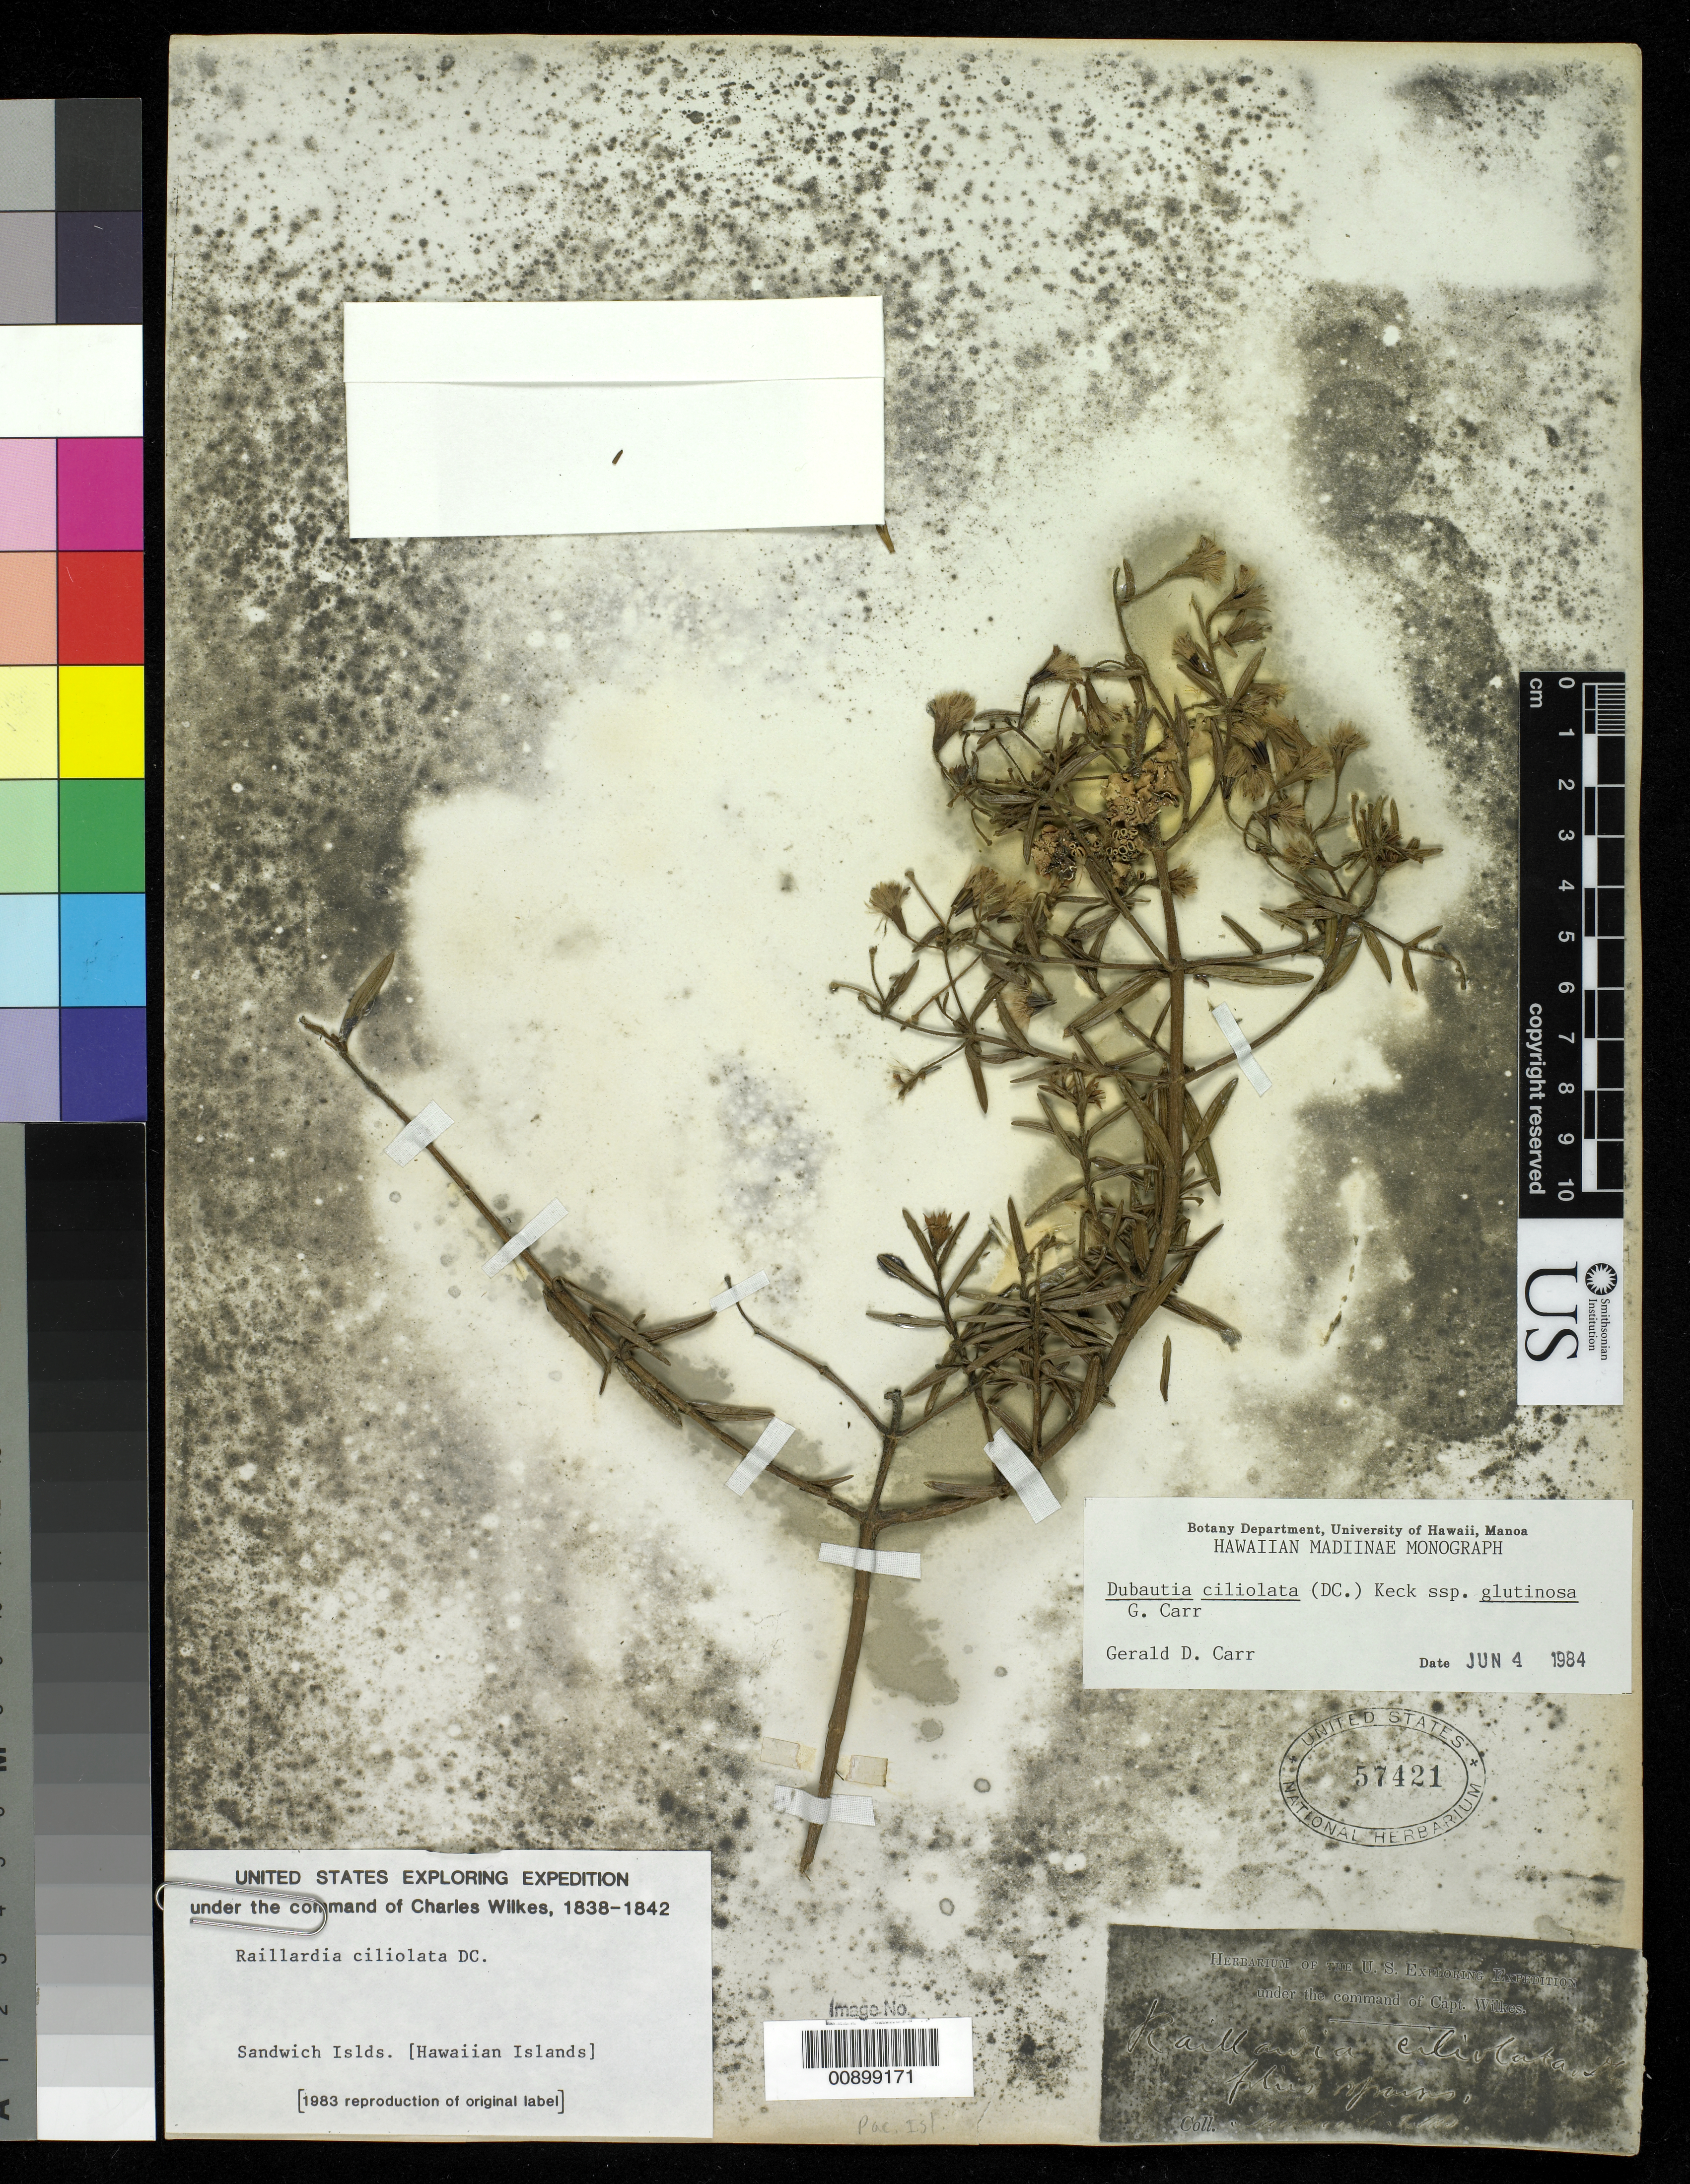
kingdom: Plantae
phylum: Tracheophyta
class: Magnoliopsida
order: Asterales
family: Asteraceae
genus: Dubautia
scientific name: Dubautia ciliolata subsp. glutinosa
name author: G.D. Carr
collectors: Wilkes Explor. Exped.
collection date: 1838/1842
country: United States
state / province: Hawaii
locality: Sandwich Islands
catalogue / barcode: US 57421